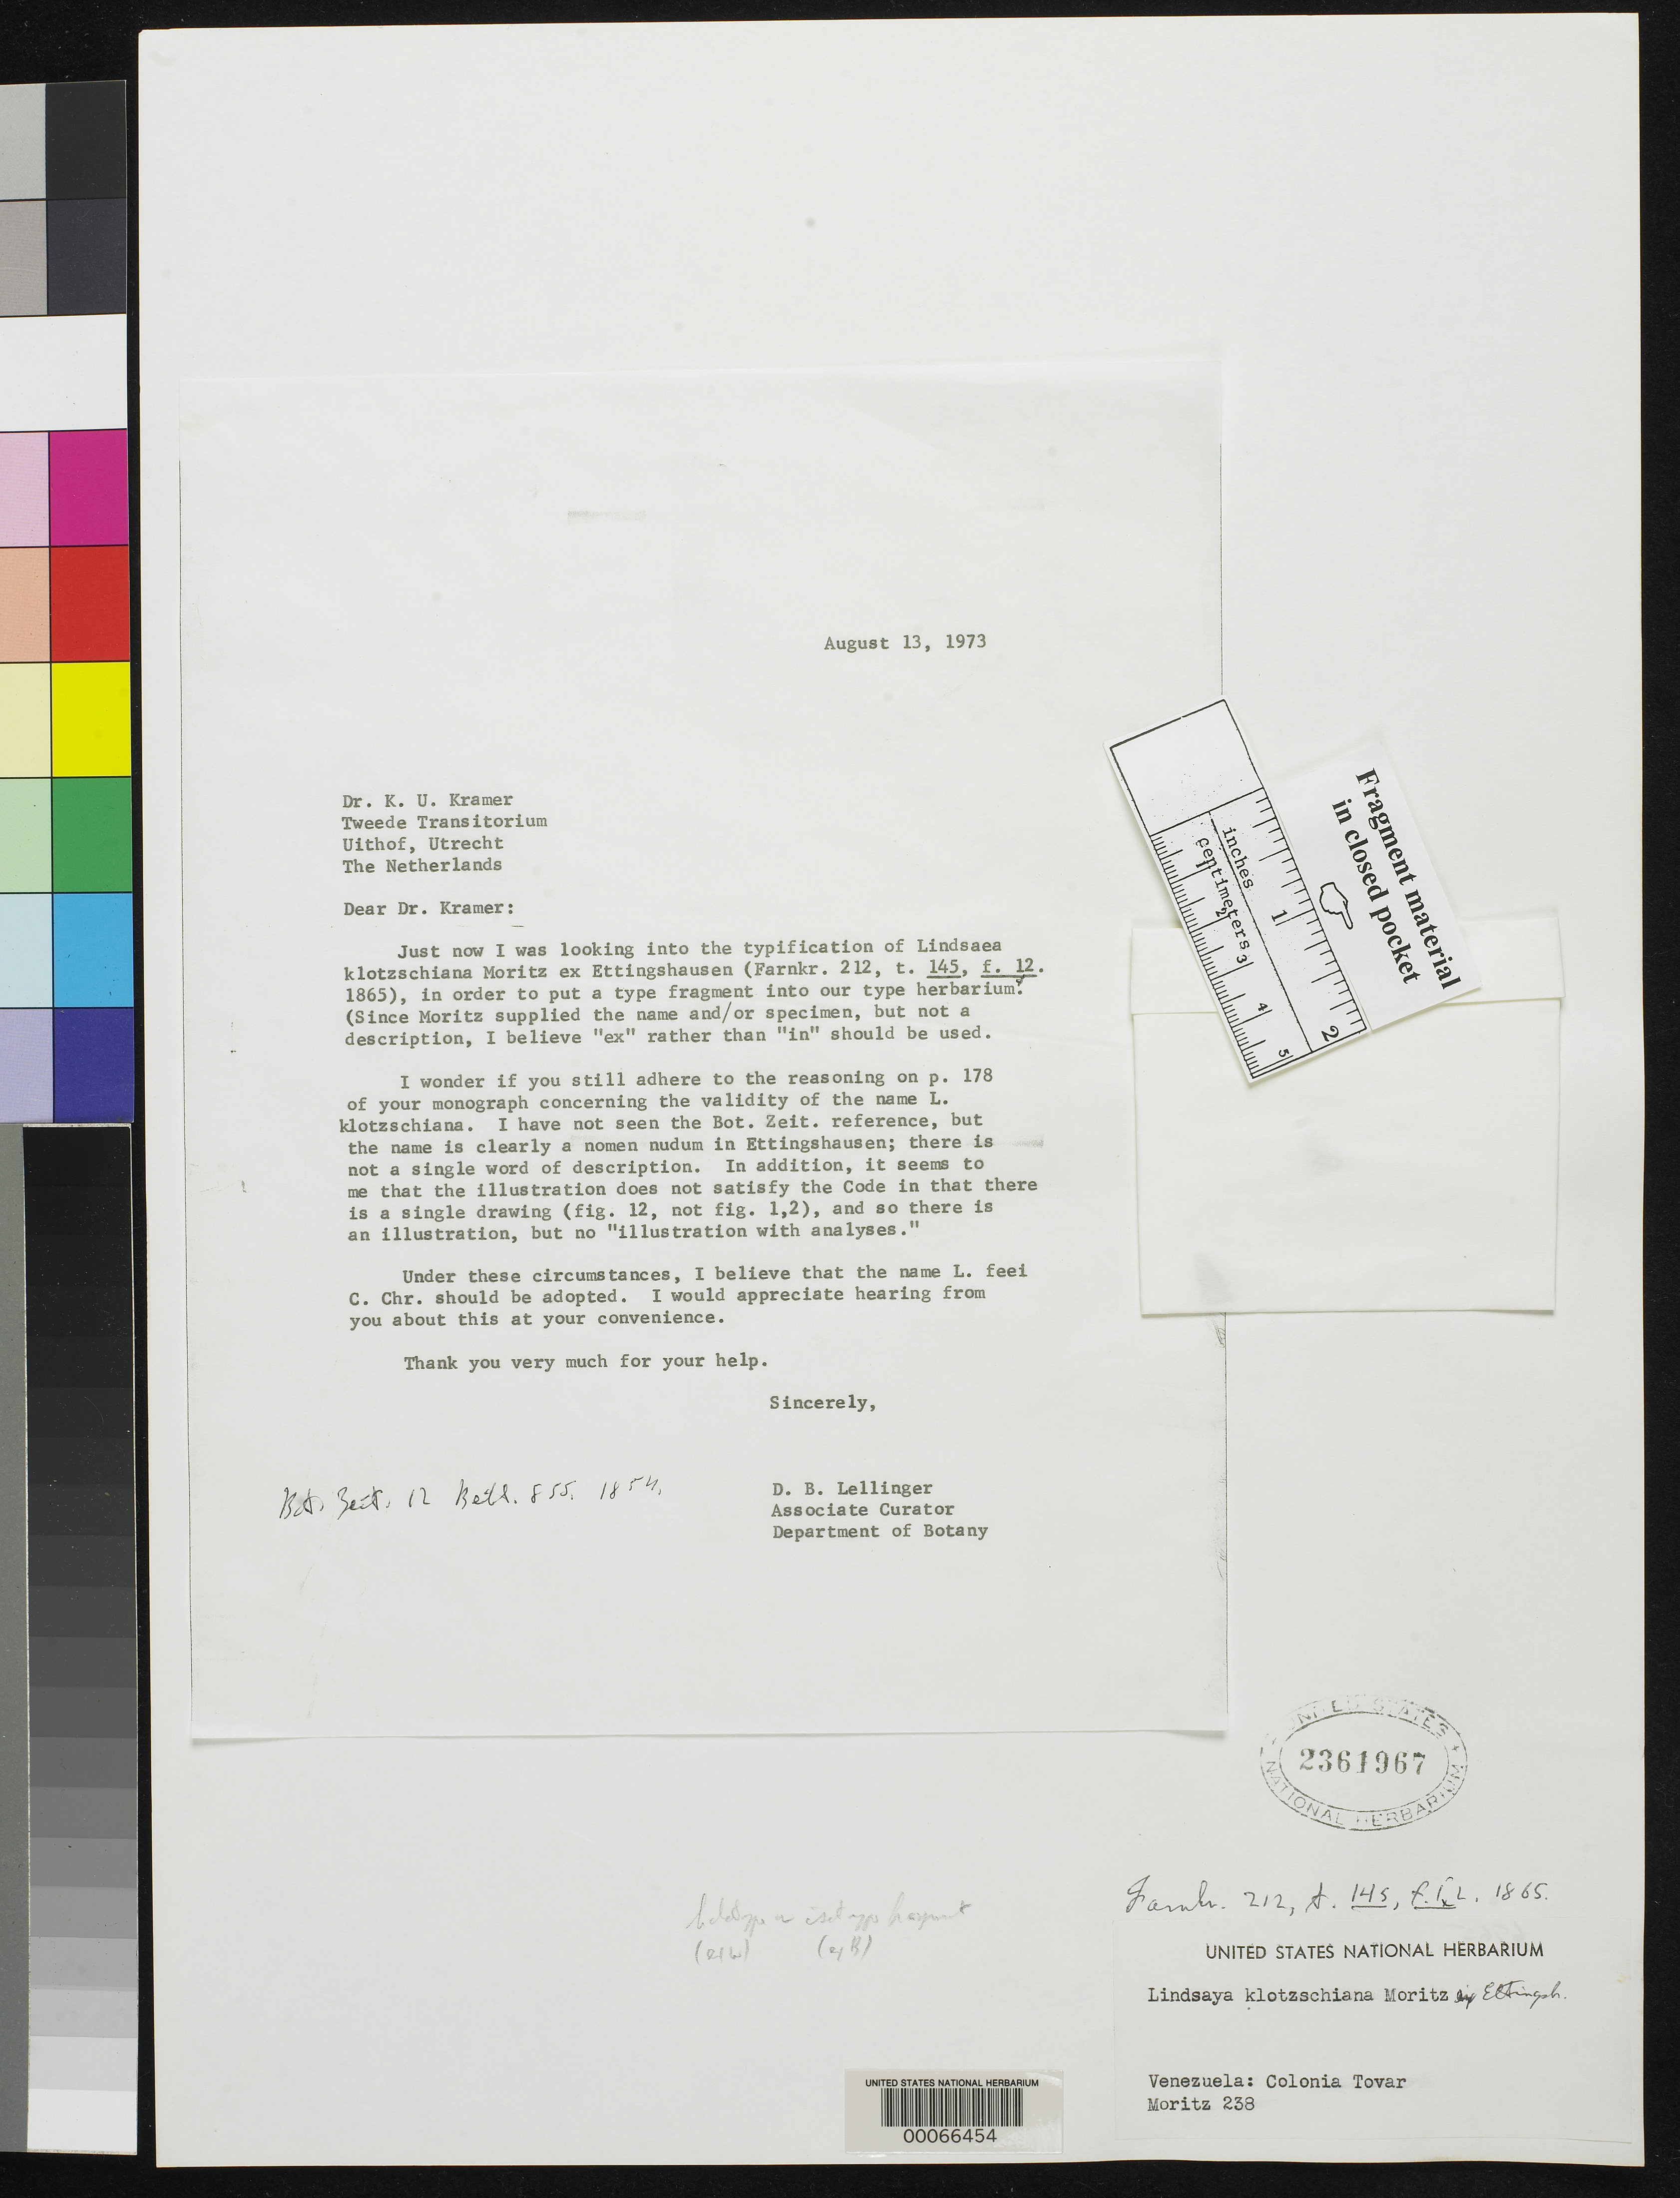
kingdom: Plantae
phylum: Tracheophyta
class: Polypodiopsida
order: Polypodiales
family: Lindsaeaceae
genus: Lindsaea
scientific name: Lindsaea klotzschiana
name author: Moritz ex Ettingsh.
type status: Holotype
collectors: A. Moritz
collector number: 238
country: Venezuela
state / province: Aragua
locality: Colonia Tovar.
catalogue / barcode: US 2361967